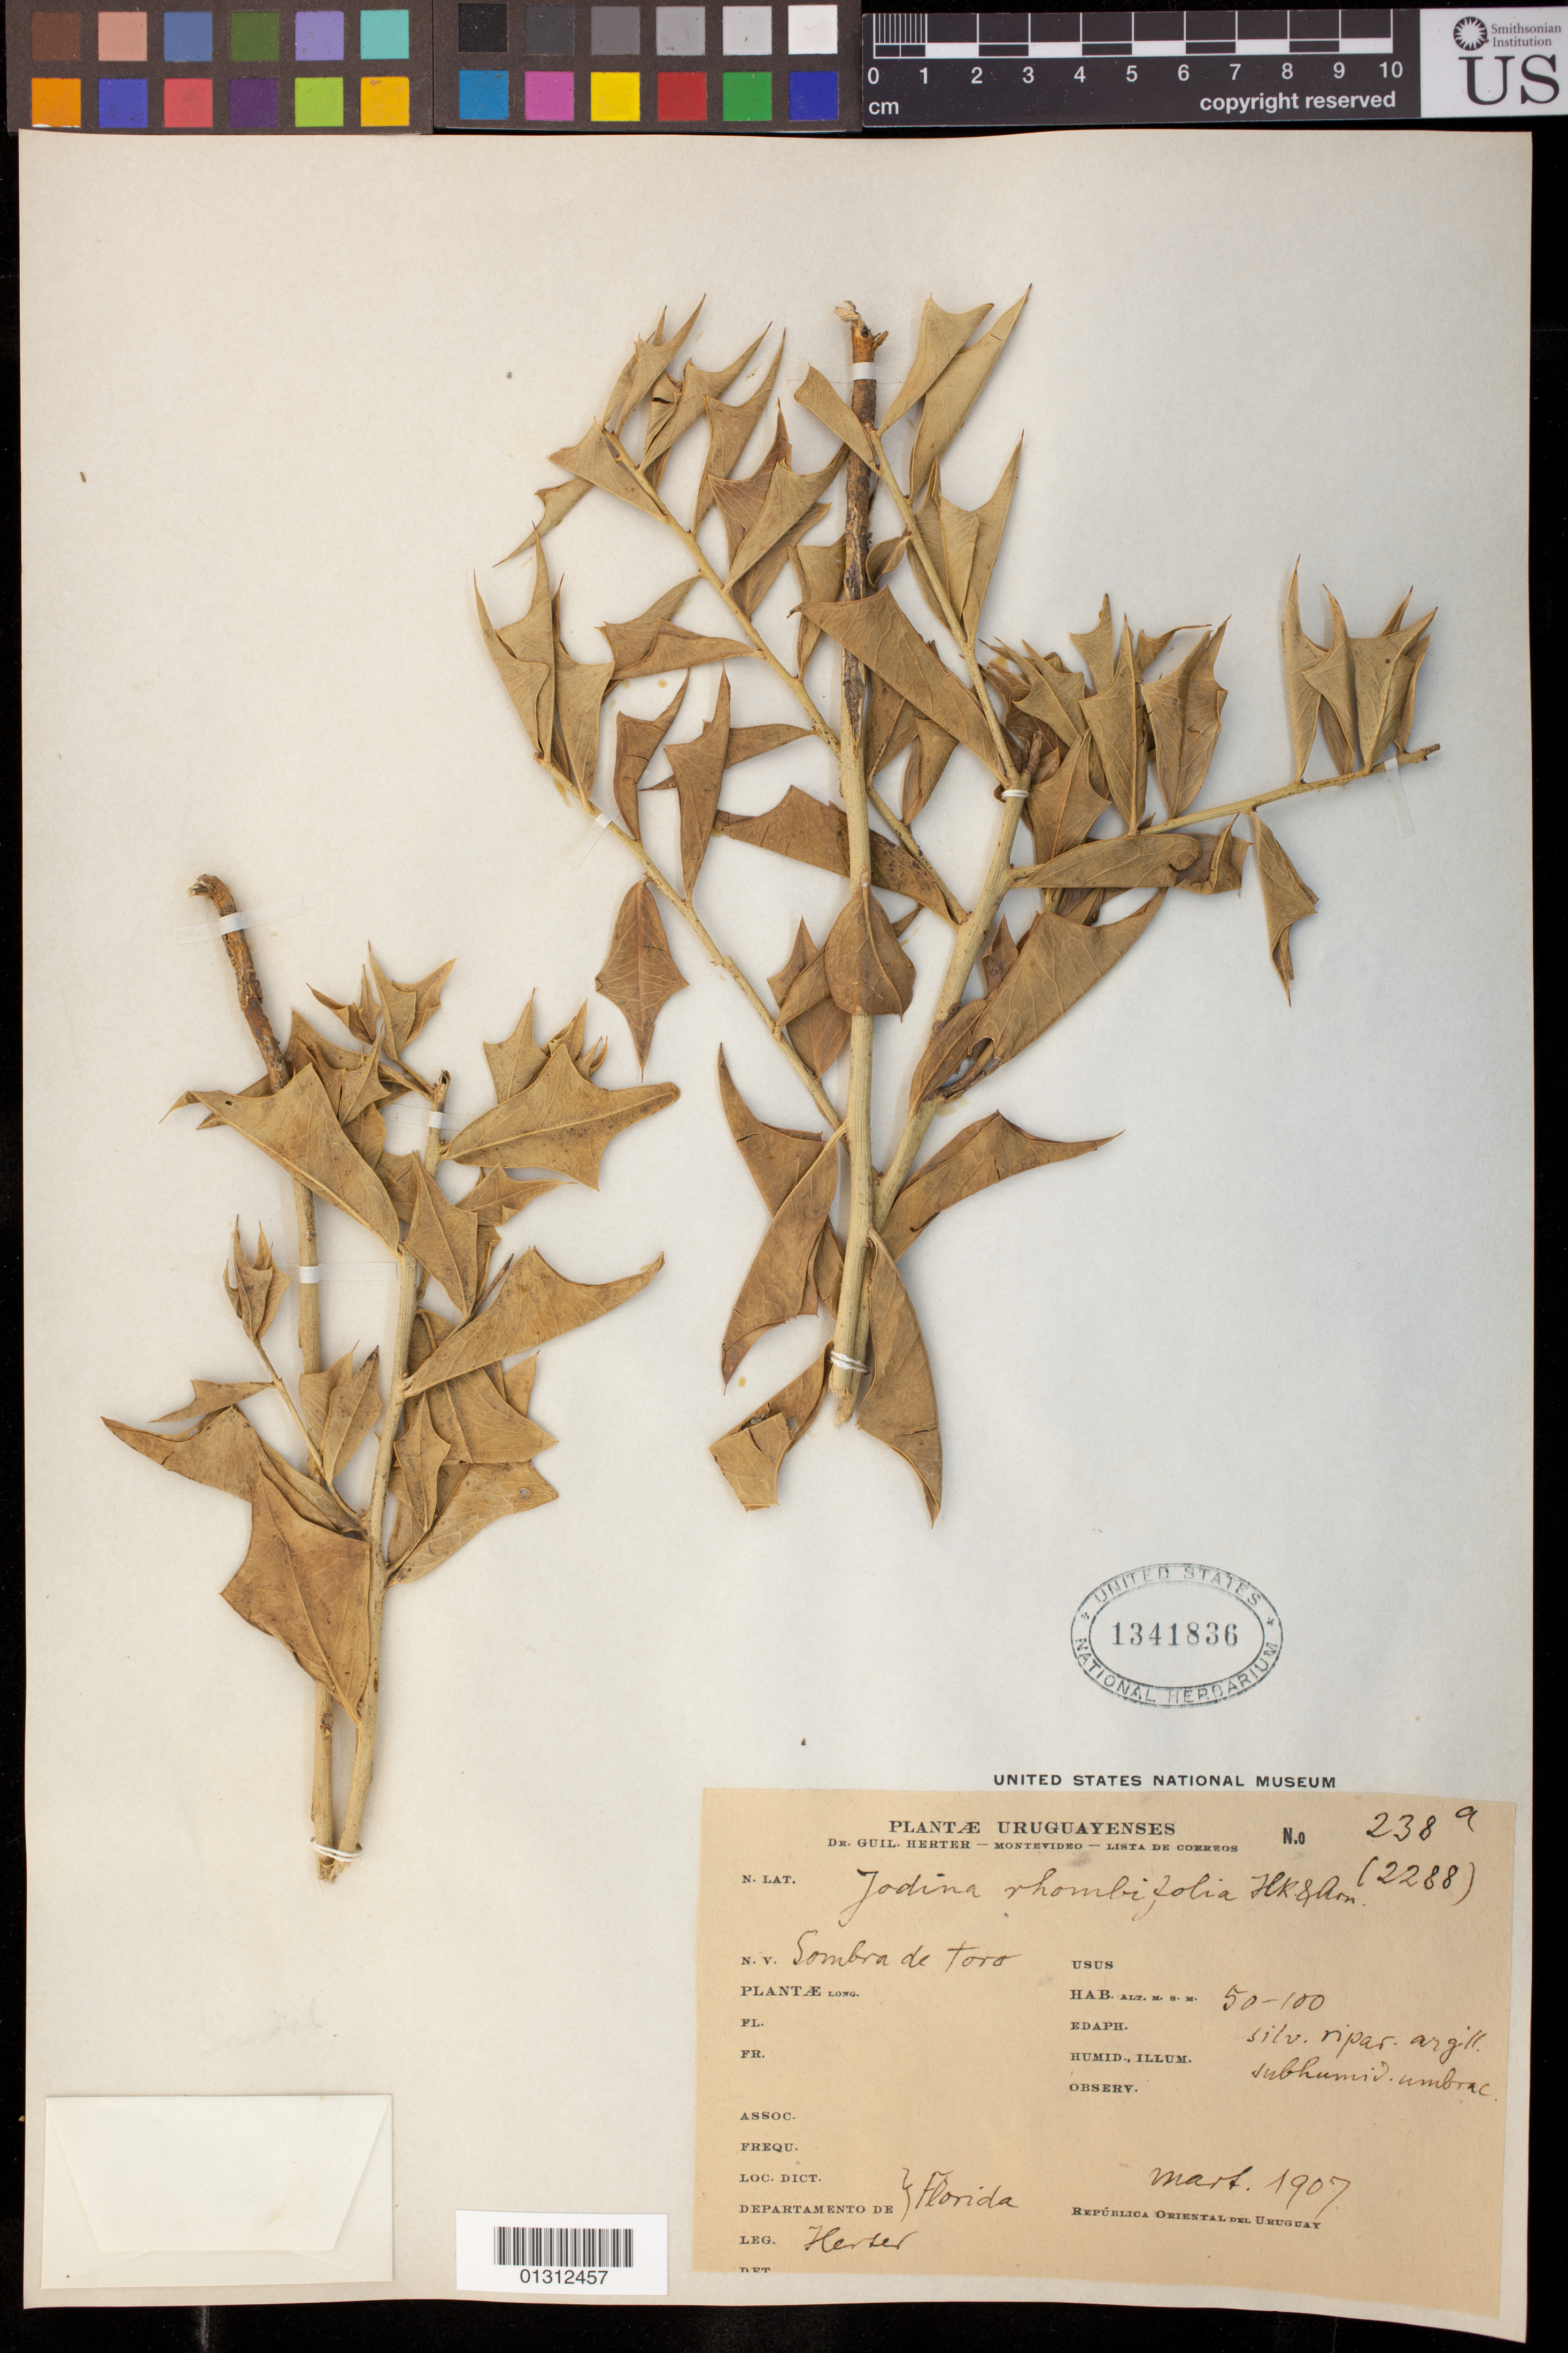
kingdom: Plantae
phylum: Tracheophyta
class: Magnoliopsida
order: Santalales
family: Cervantesiaceae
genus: Jodina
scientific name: Jodina rhombifolia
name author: (Hook. & Arn.) Reissek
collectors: W. G. Herter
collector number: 238a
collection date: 1907-03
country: Uruguay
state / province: Florida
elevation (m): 50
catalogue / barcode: US 1341836